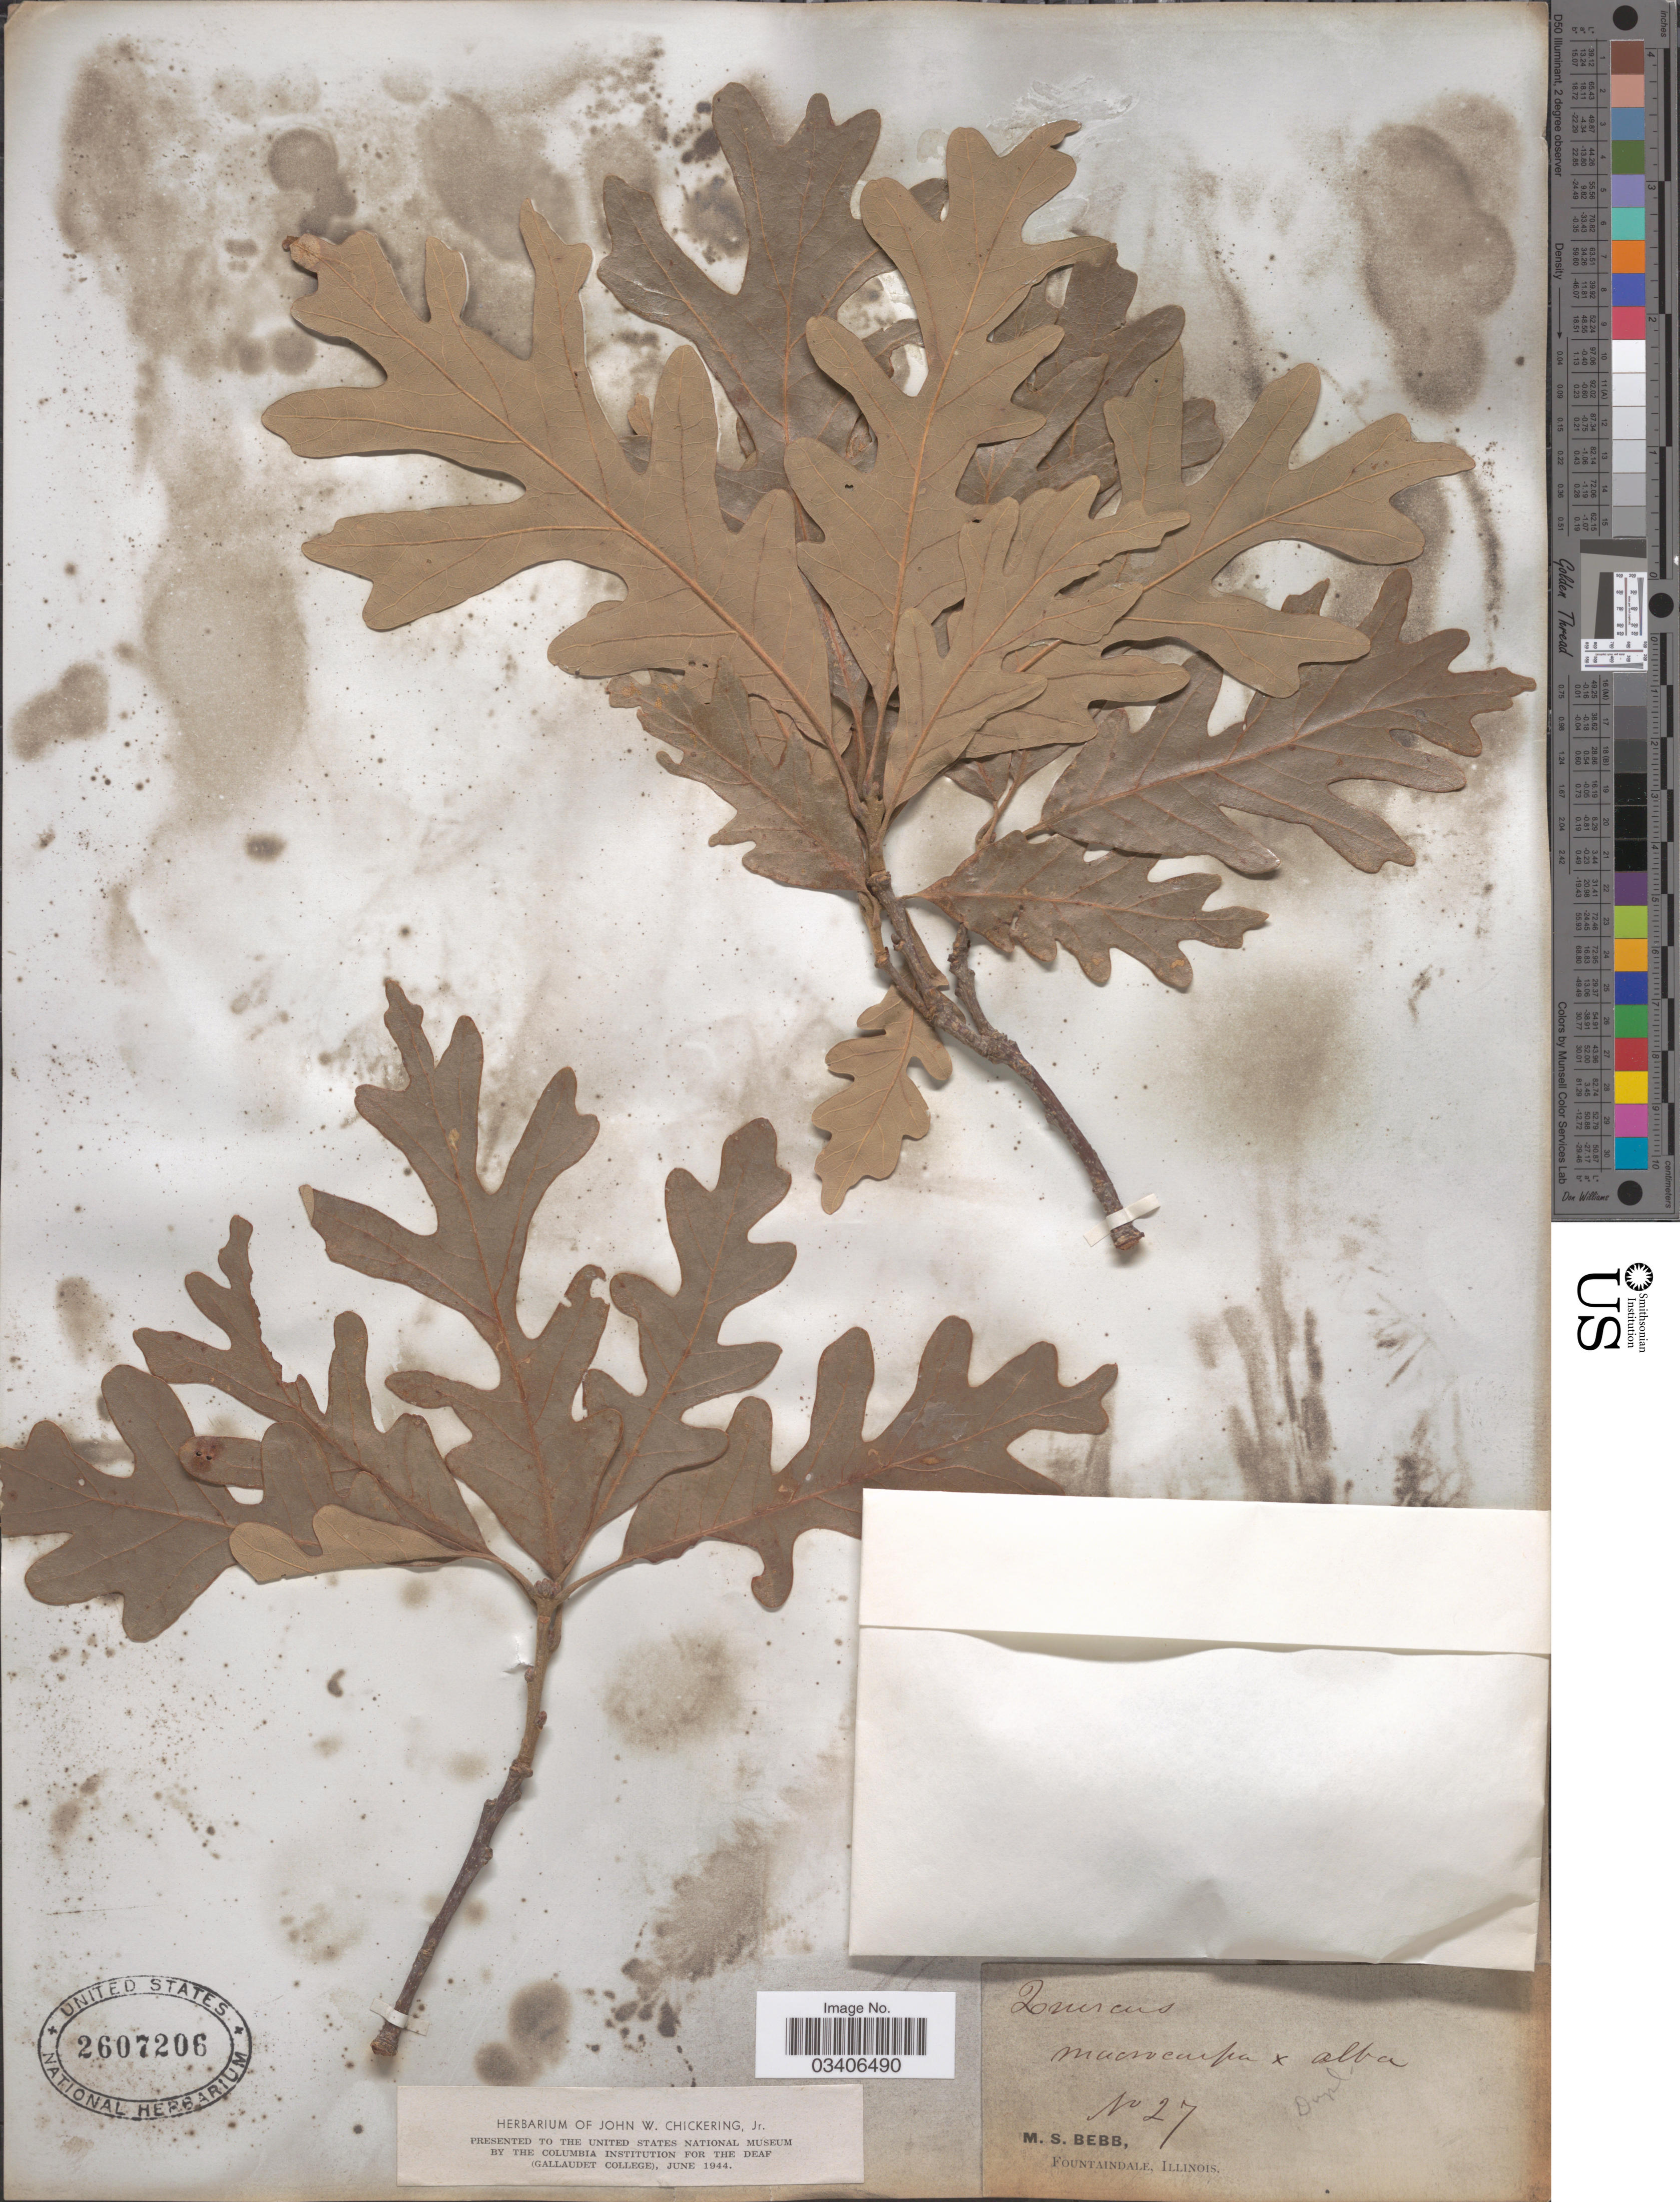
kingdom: Plantae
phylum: Tracheophyta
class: Magnoliopsida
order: Fagales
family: Fagaceae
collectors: M. Bebb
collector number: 27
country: United States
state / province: Illinois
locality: Fountaindale.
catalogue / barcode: US 2607206